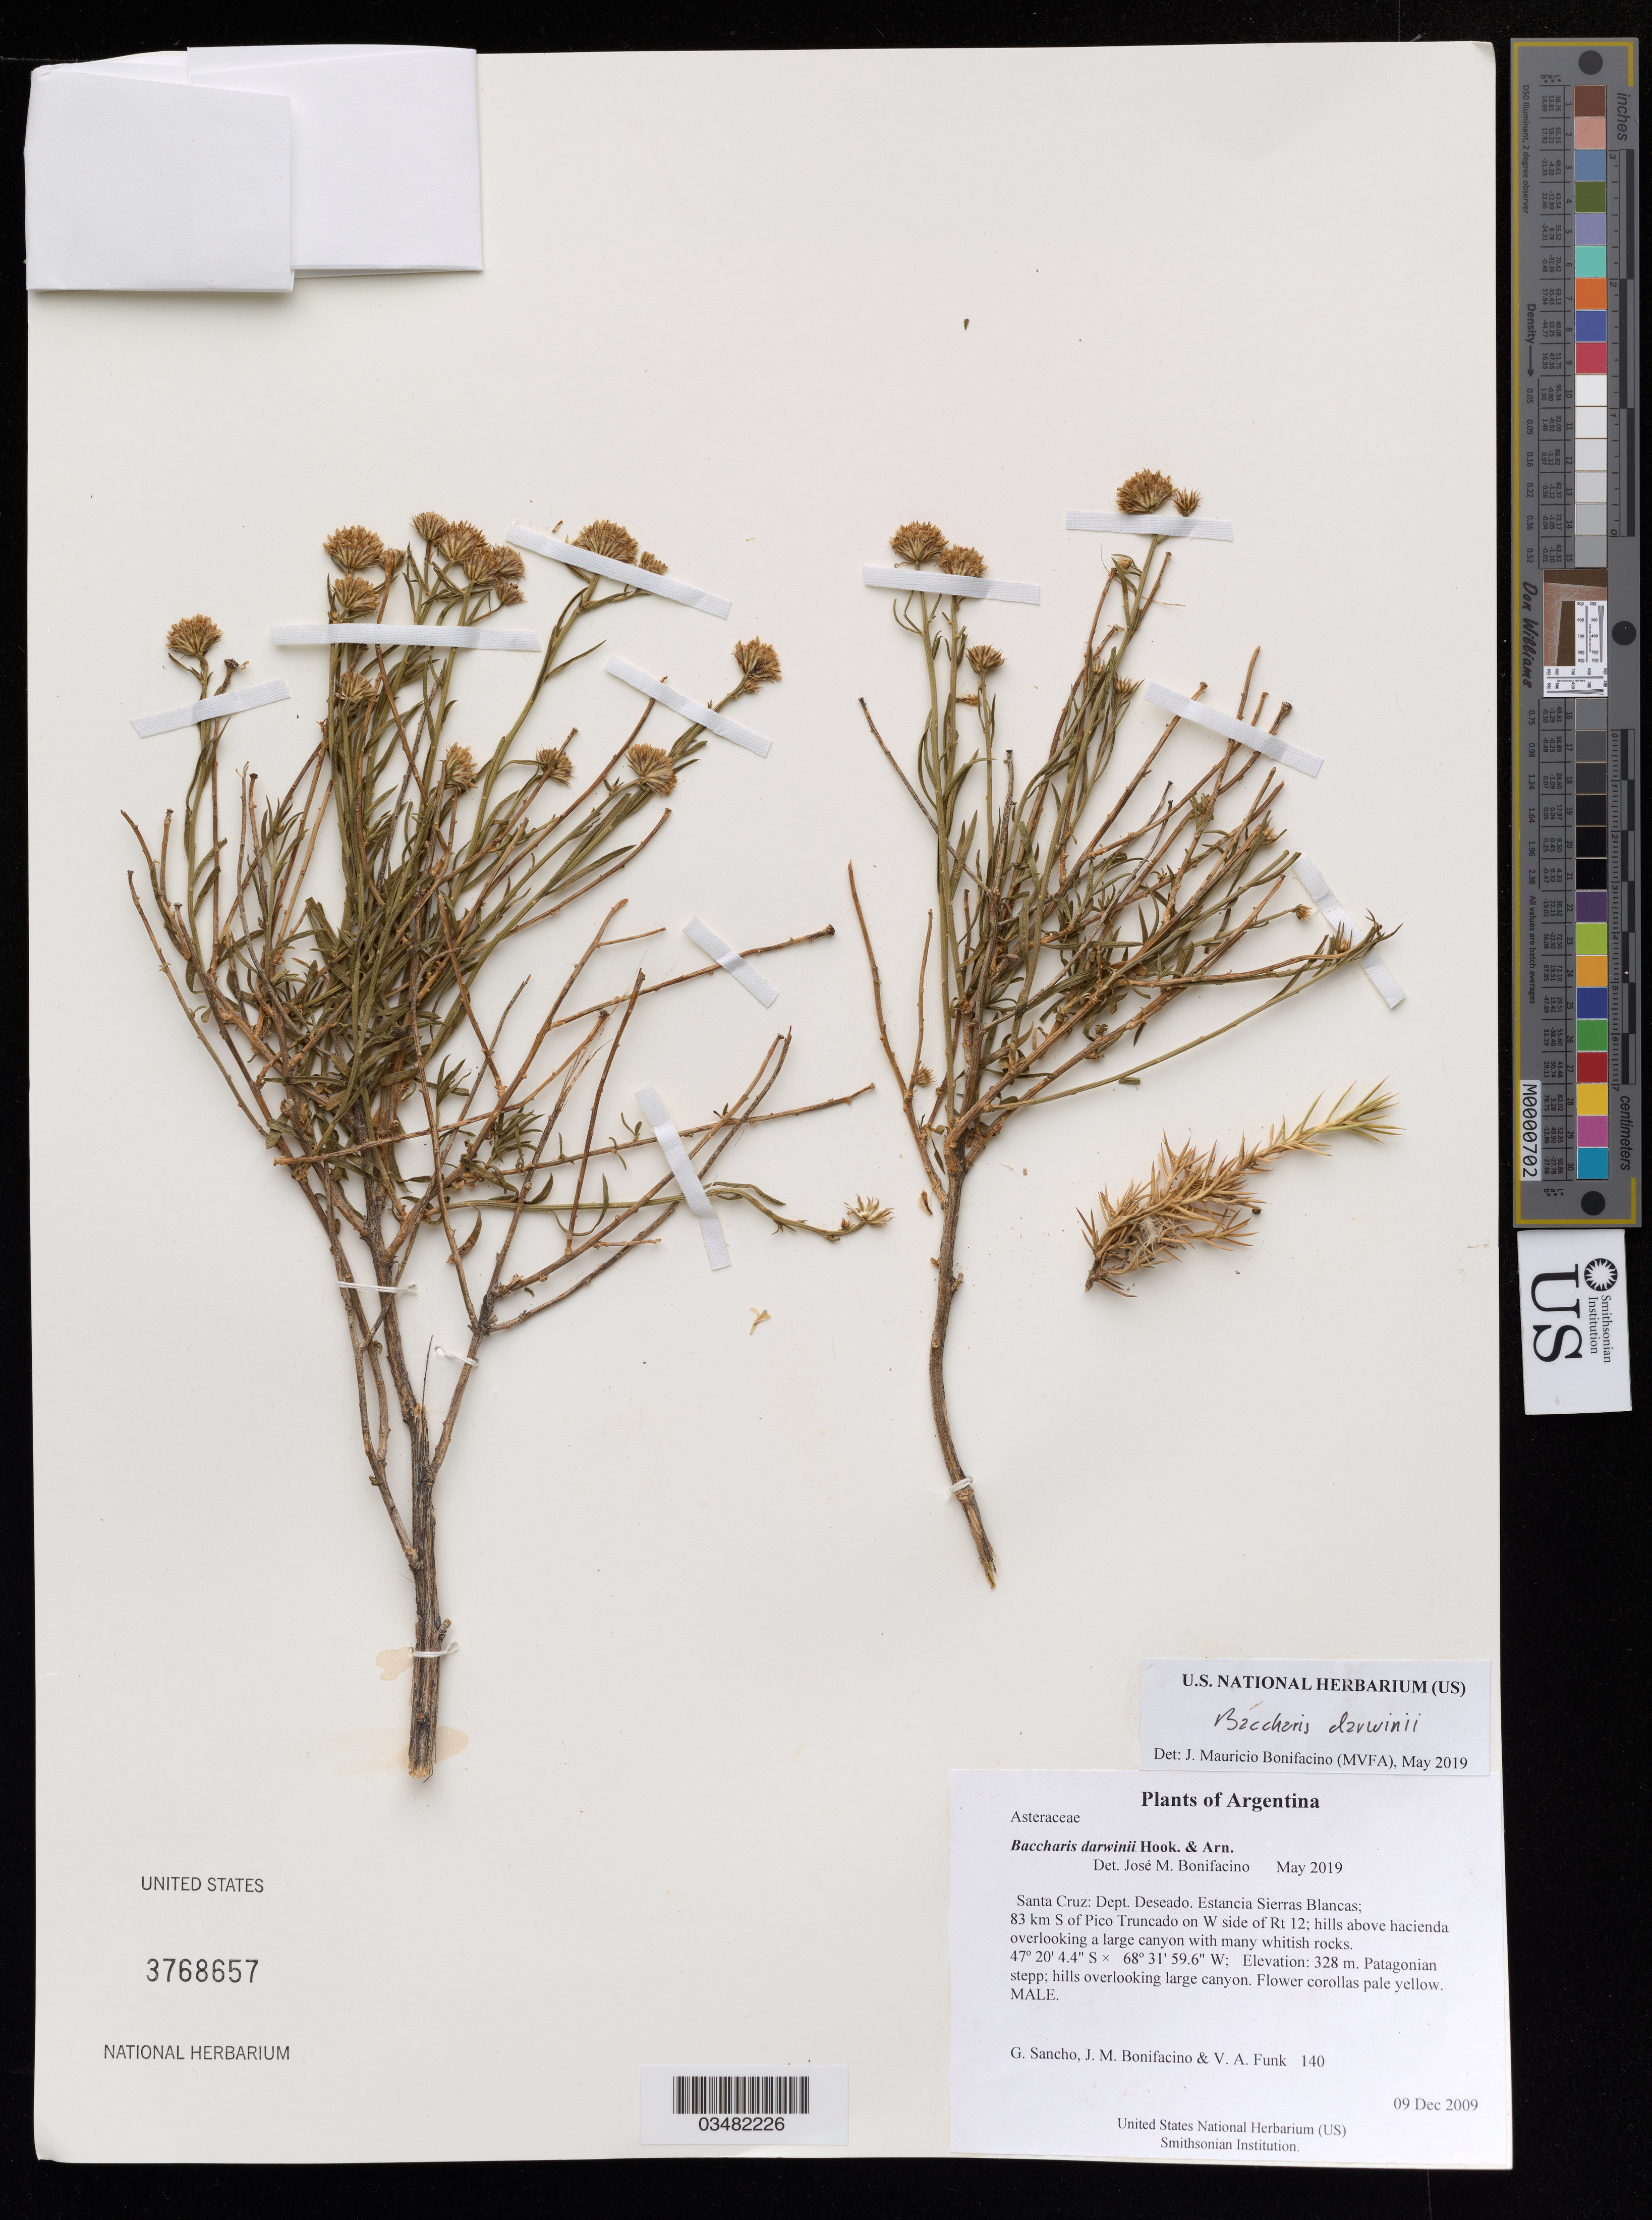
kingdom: Plantae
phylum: Tracheophyta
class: Magnoliopsida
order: Asterales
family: Asteraceae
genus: Baccharis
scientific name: Baccharis darwinii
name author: Hook. & Arn.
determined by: Bonifacino, José Mauricio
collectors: G. Sancho, M. Bonifacino & V. Funk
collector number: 140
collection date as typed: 9 Dec 2009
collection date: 2009-12-09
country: Argentina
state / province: Santa Cruz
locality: Dept. Deseado. Estancia Sierras Blancas; 83 km S of Pico Truncado on W side of Rt 12; hills above hacienda overlooking a large canyon with many whitish rocks.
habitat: Patagonian stepp; hills overlooking large canyon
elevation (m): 328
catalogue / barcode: US 3768657